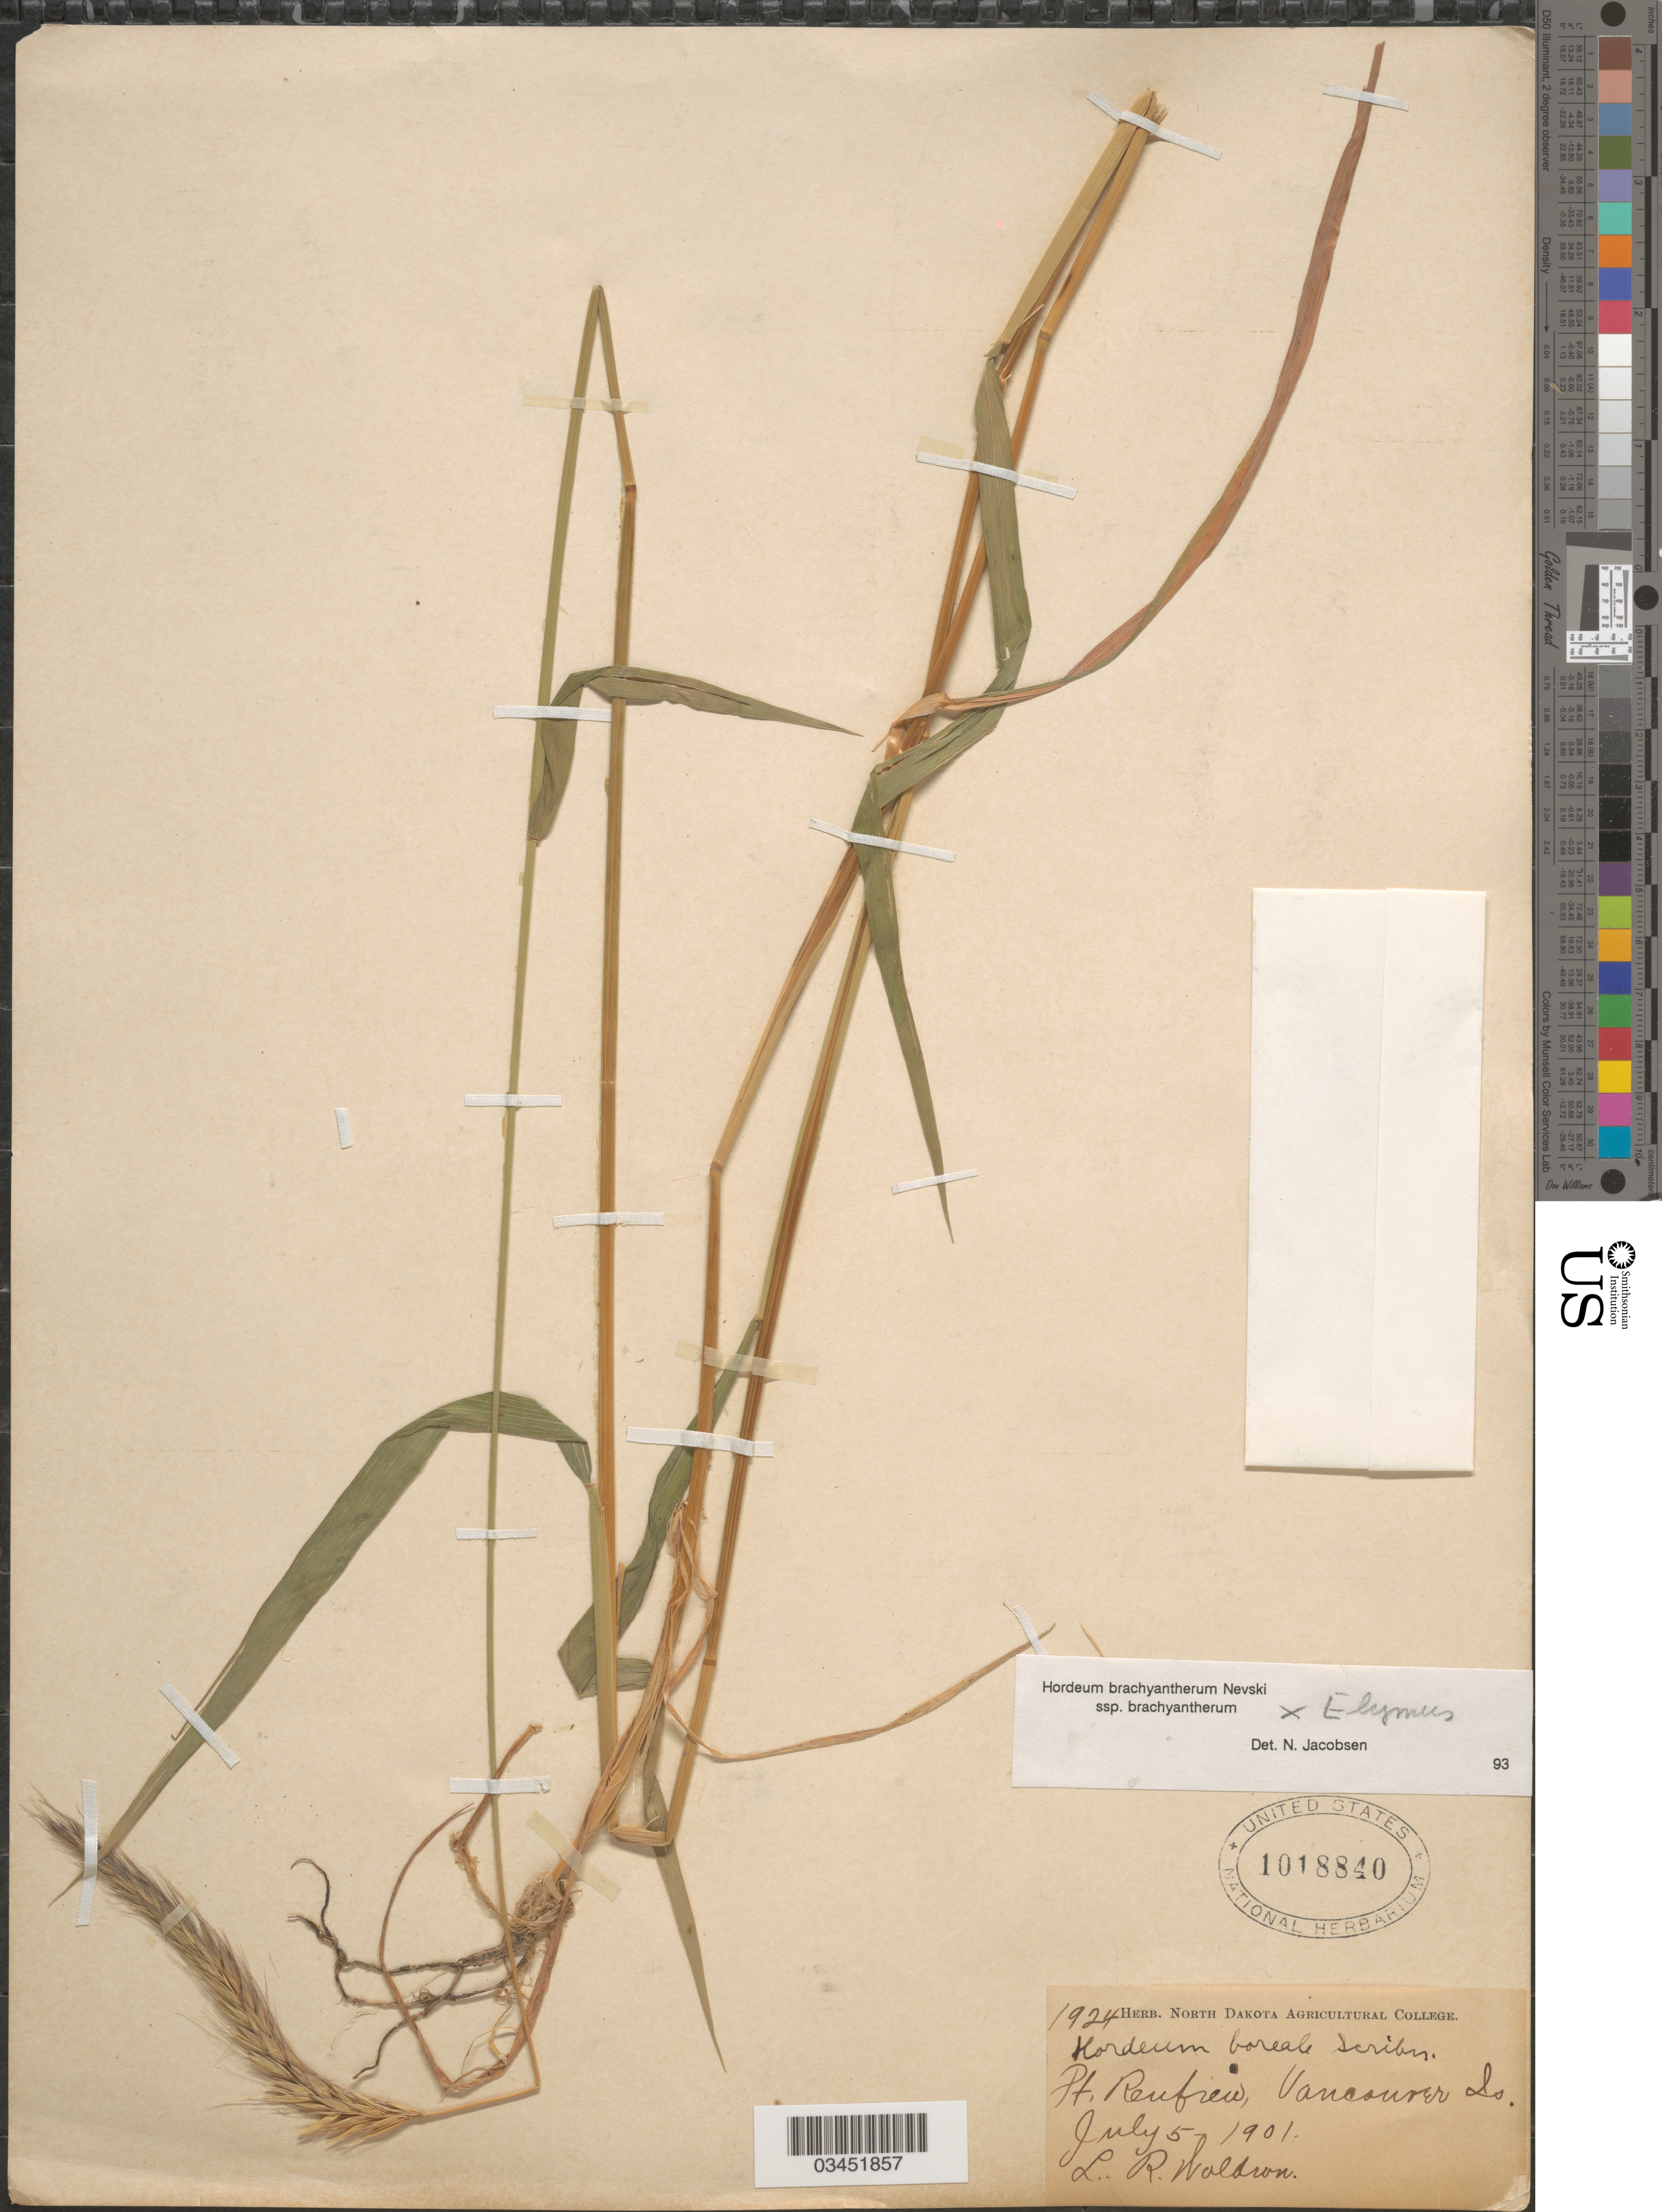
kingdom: Plantae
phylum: Tracheophyta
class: Liliopsida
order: Poales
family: Poaceae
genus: Hordeum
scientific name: Hordeum brachyantherum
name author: Nevski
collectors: L. Waldron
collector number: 1924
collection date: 1901-07-05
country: Canada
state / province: British Columbia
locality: Pt. Renfrew. Vancouver Is.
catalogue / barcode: US 1018840